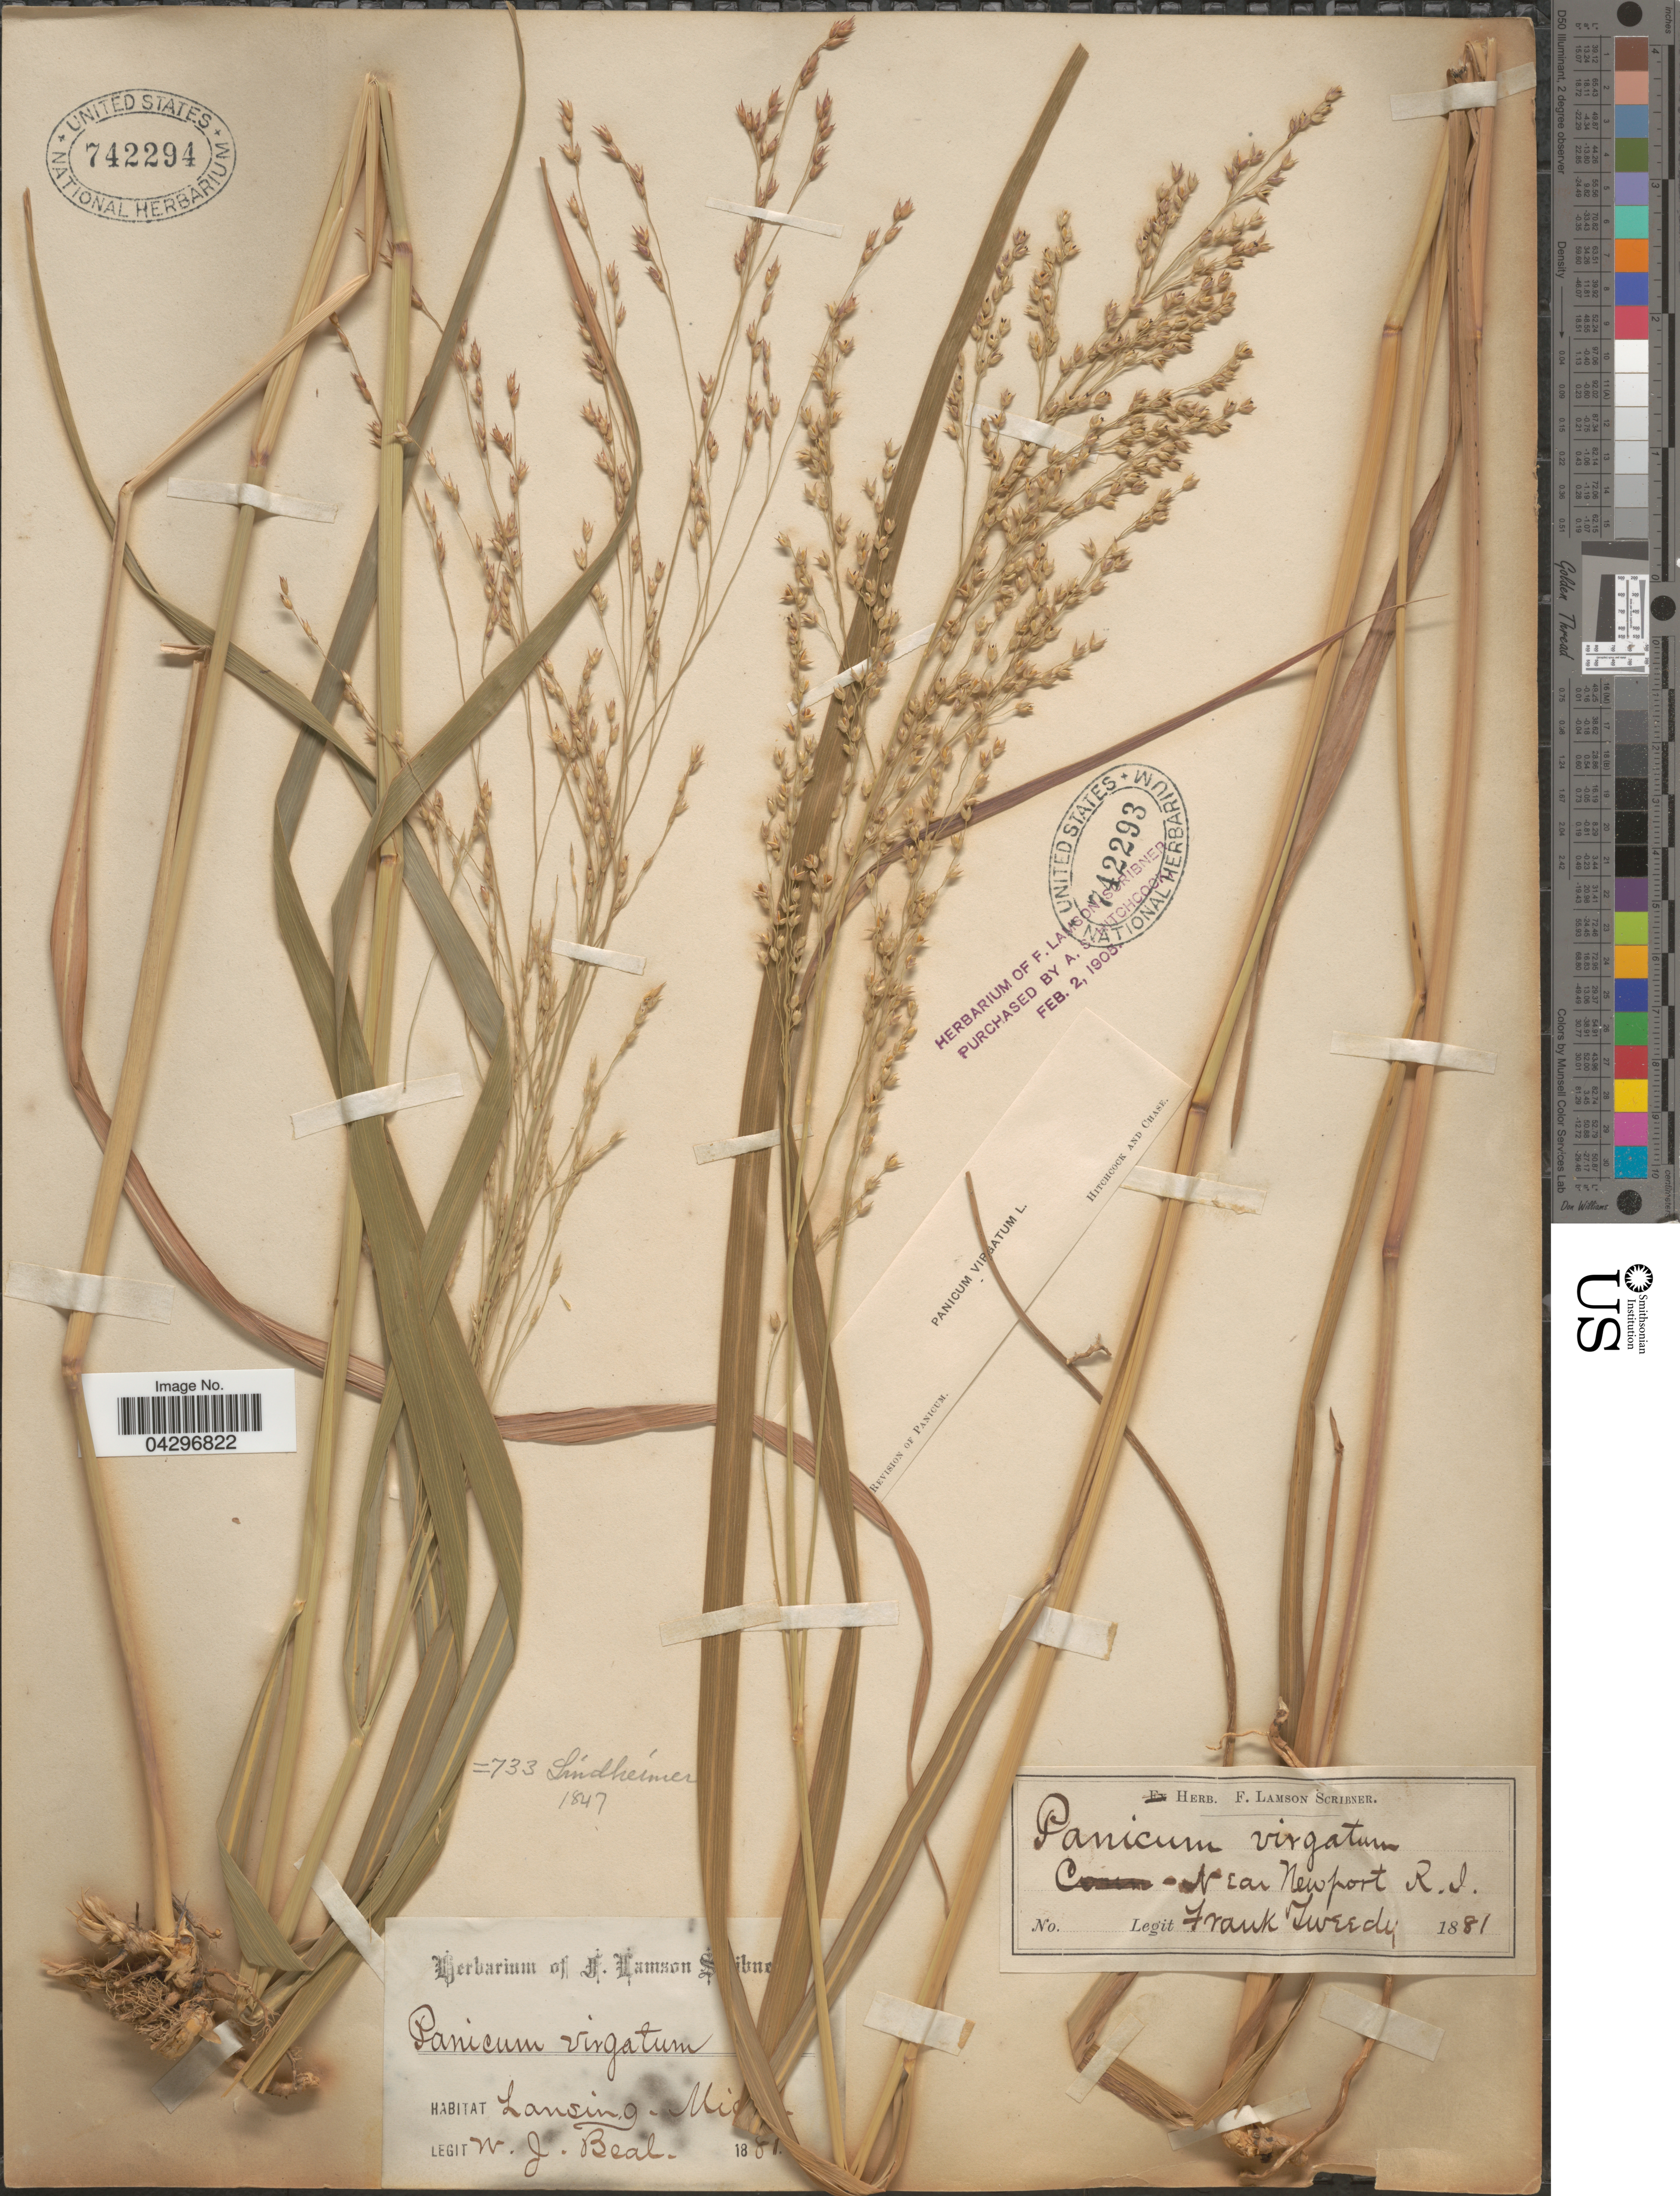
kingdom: Plantae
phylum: Tracheophyta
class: Liliopsida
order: Poales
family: Poaceae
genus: Panicum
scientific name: Panicum virgatum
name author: L.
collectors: W. J. Beal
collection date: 1881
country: United States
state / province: Michigan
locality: Lansing.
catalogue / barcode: US 742294-2